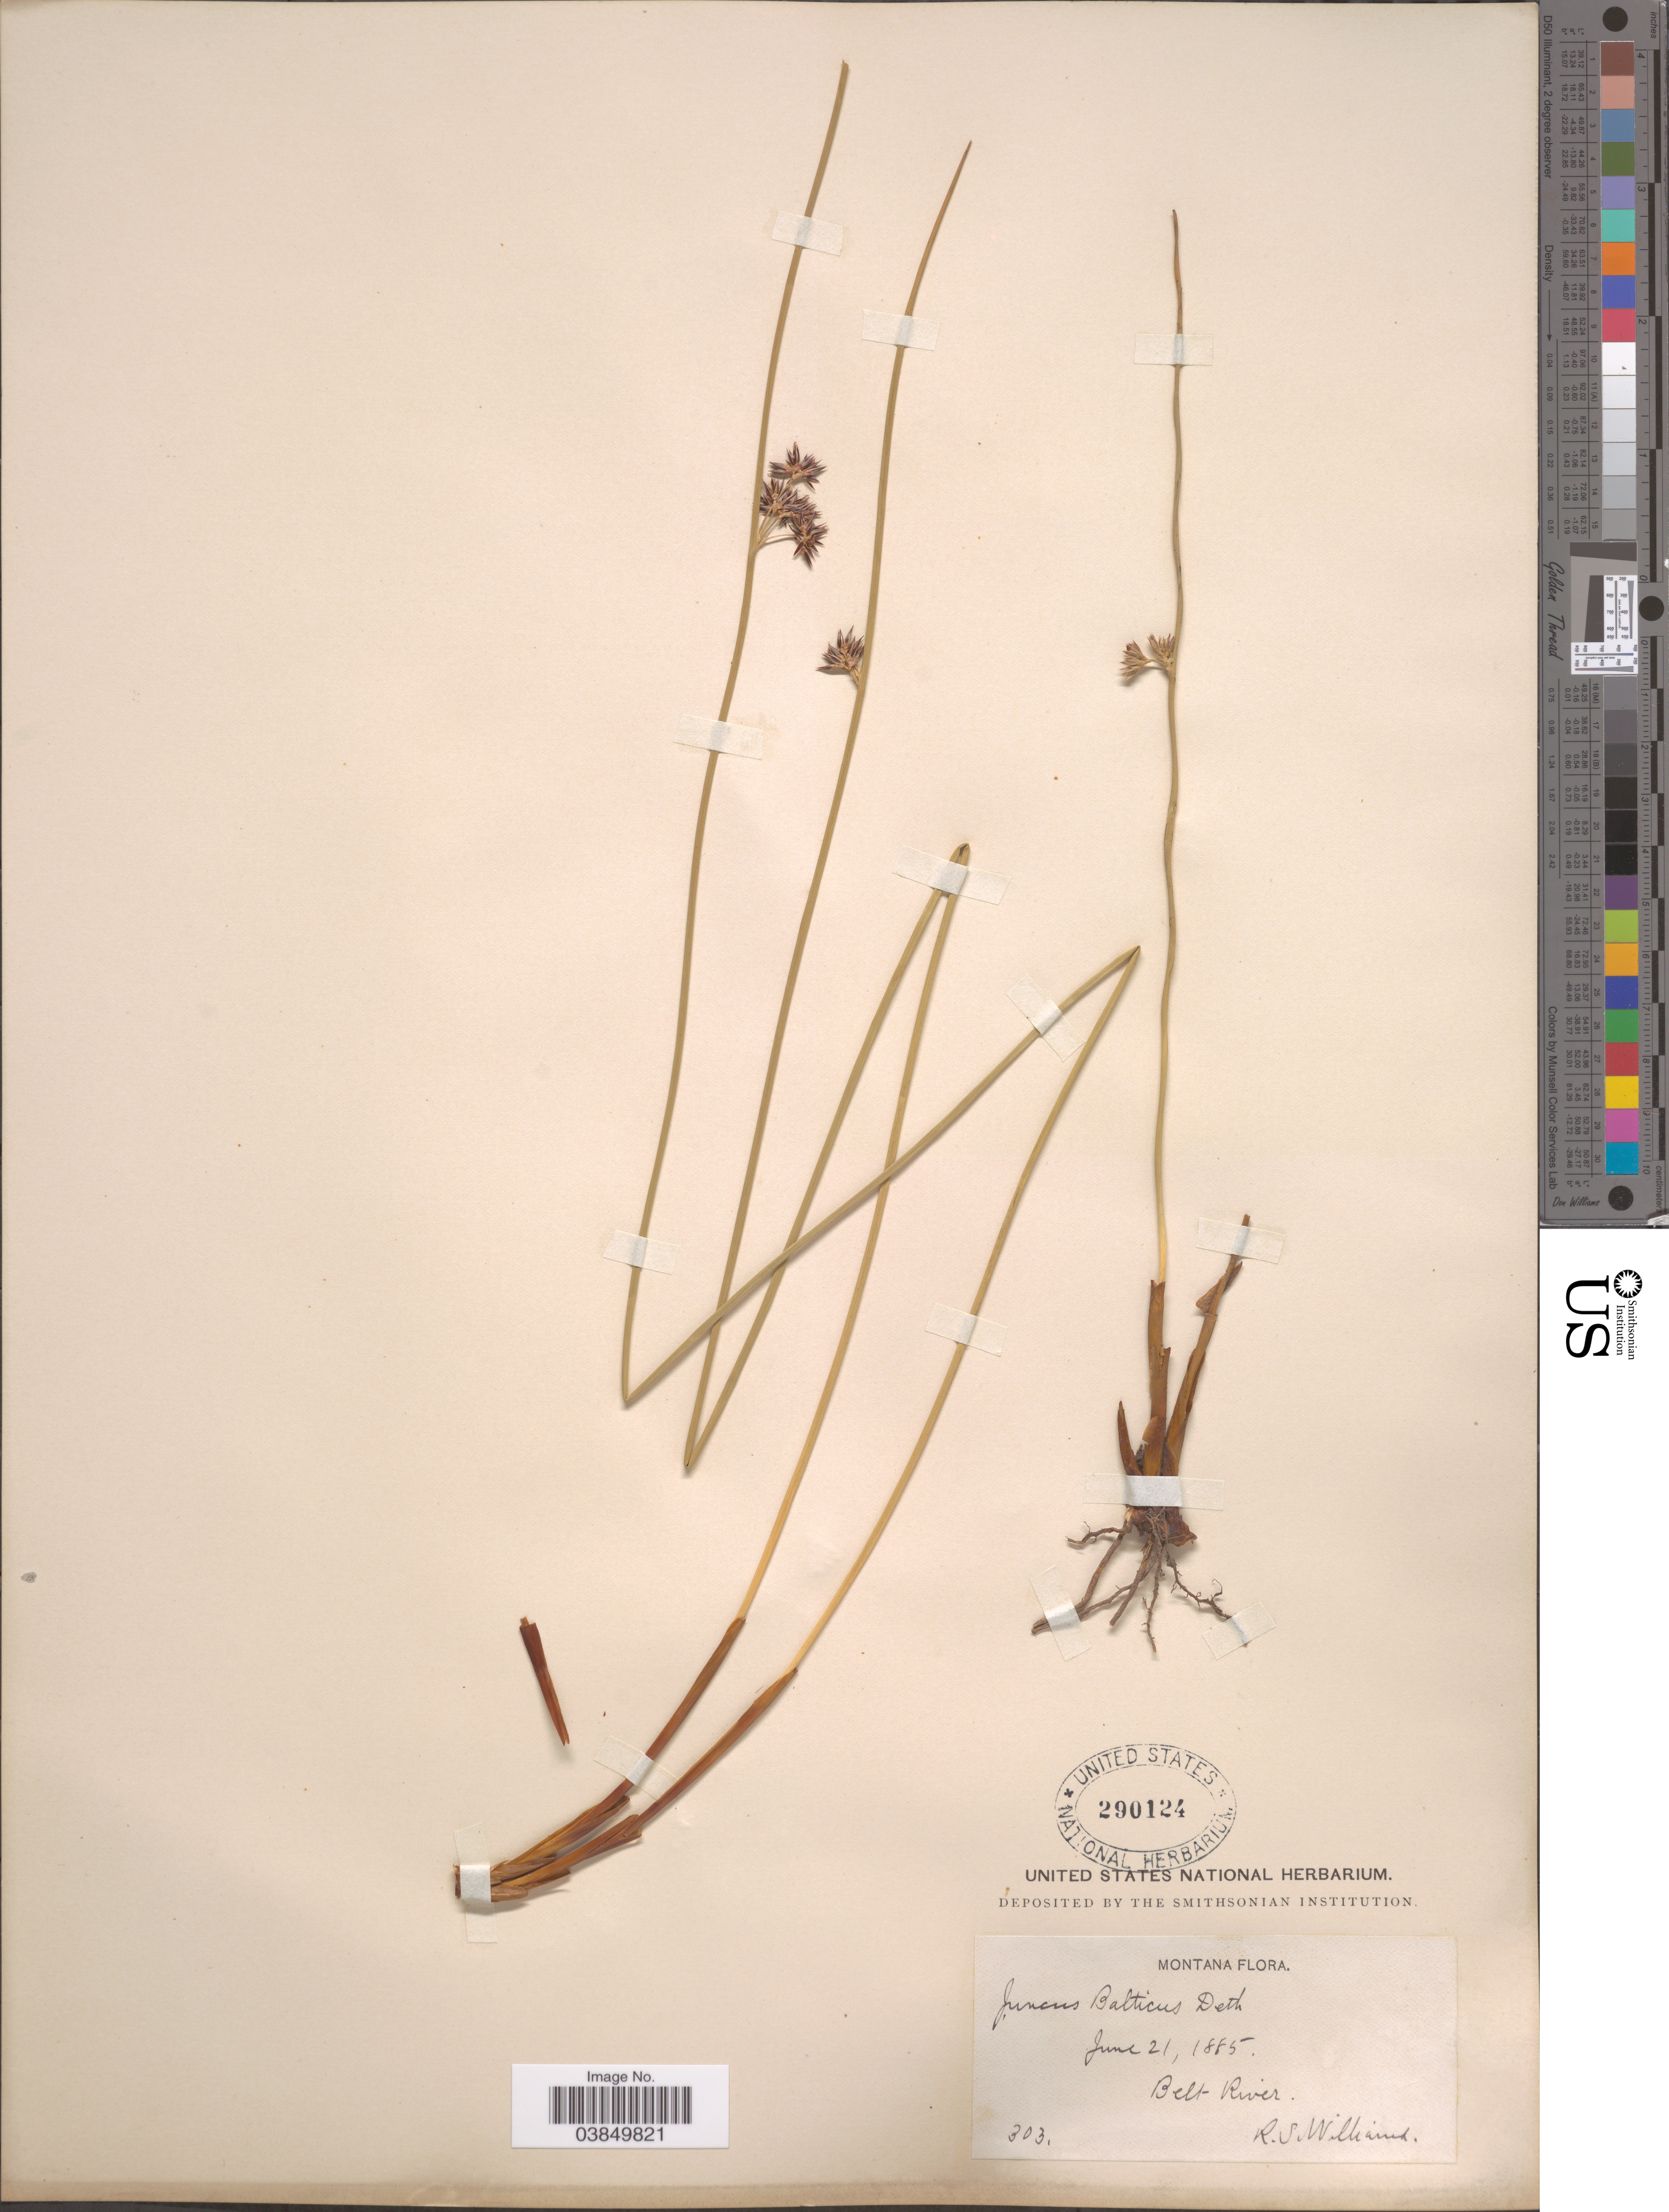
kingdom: Plantae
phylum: Tracheophyta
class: Liliopsida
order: Poales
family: Juncaceae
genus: Juncus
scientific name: Juncus balticus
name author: Willd.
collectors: R. S. Williams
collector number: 303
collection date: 1885-06-21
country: United States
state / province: Montana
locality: Belt River.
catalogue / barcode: US 290124